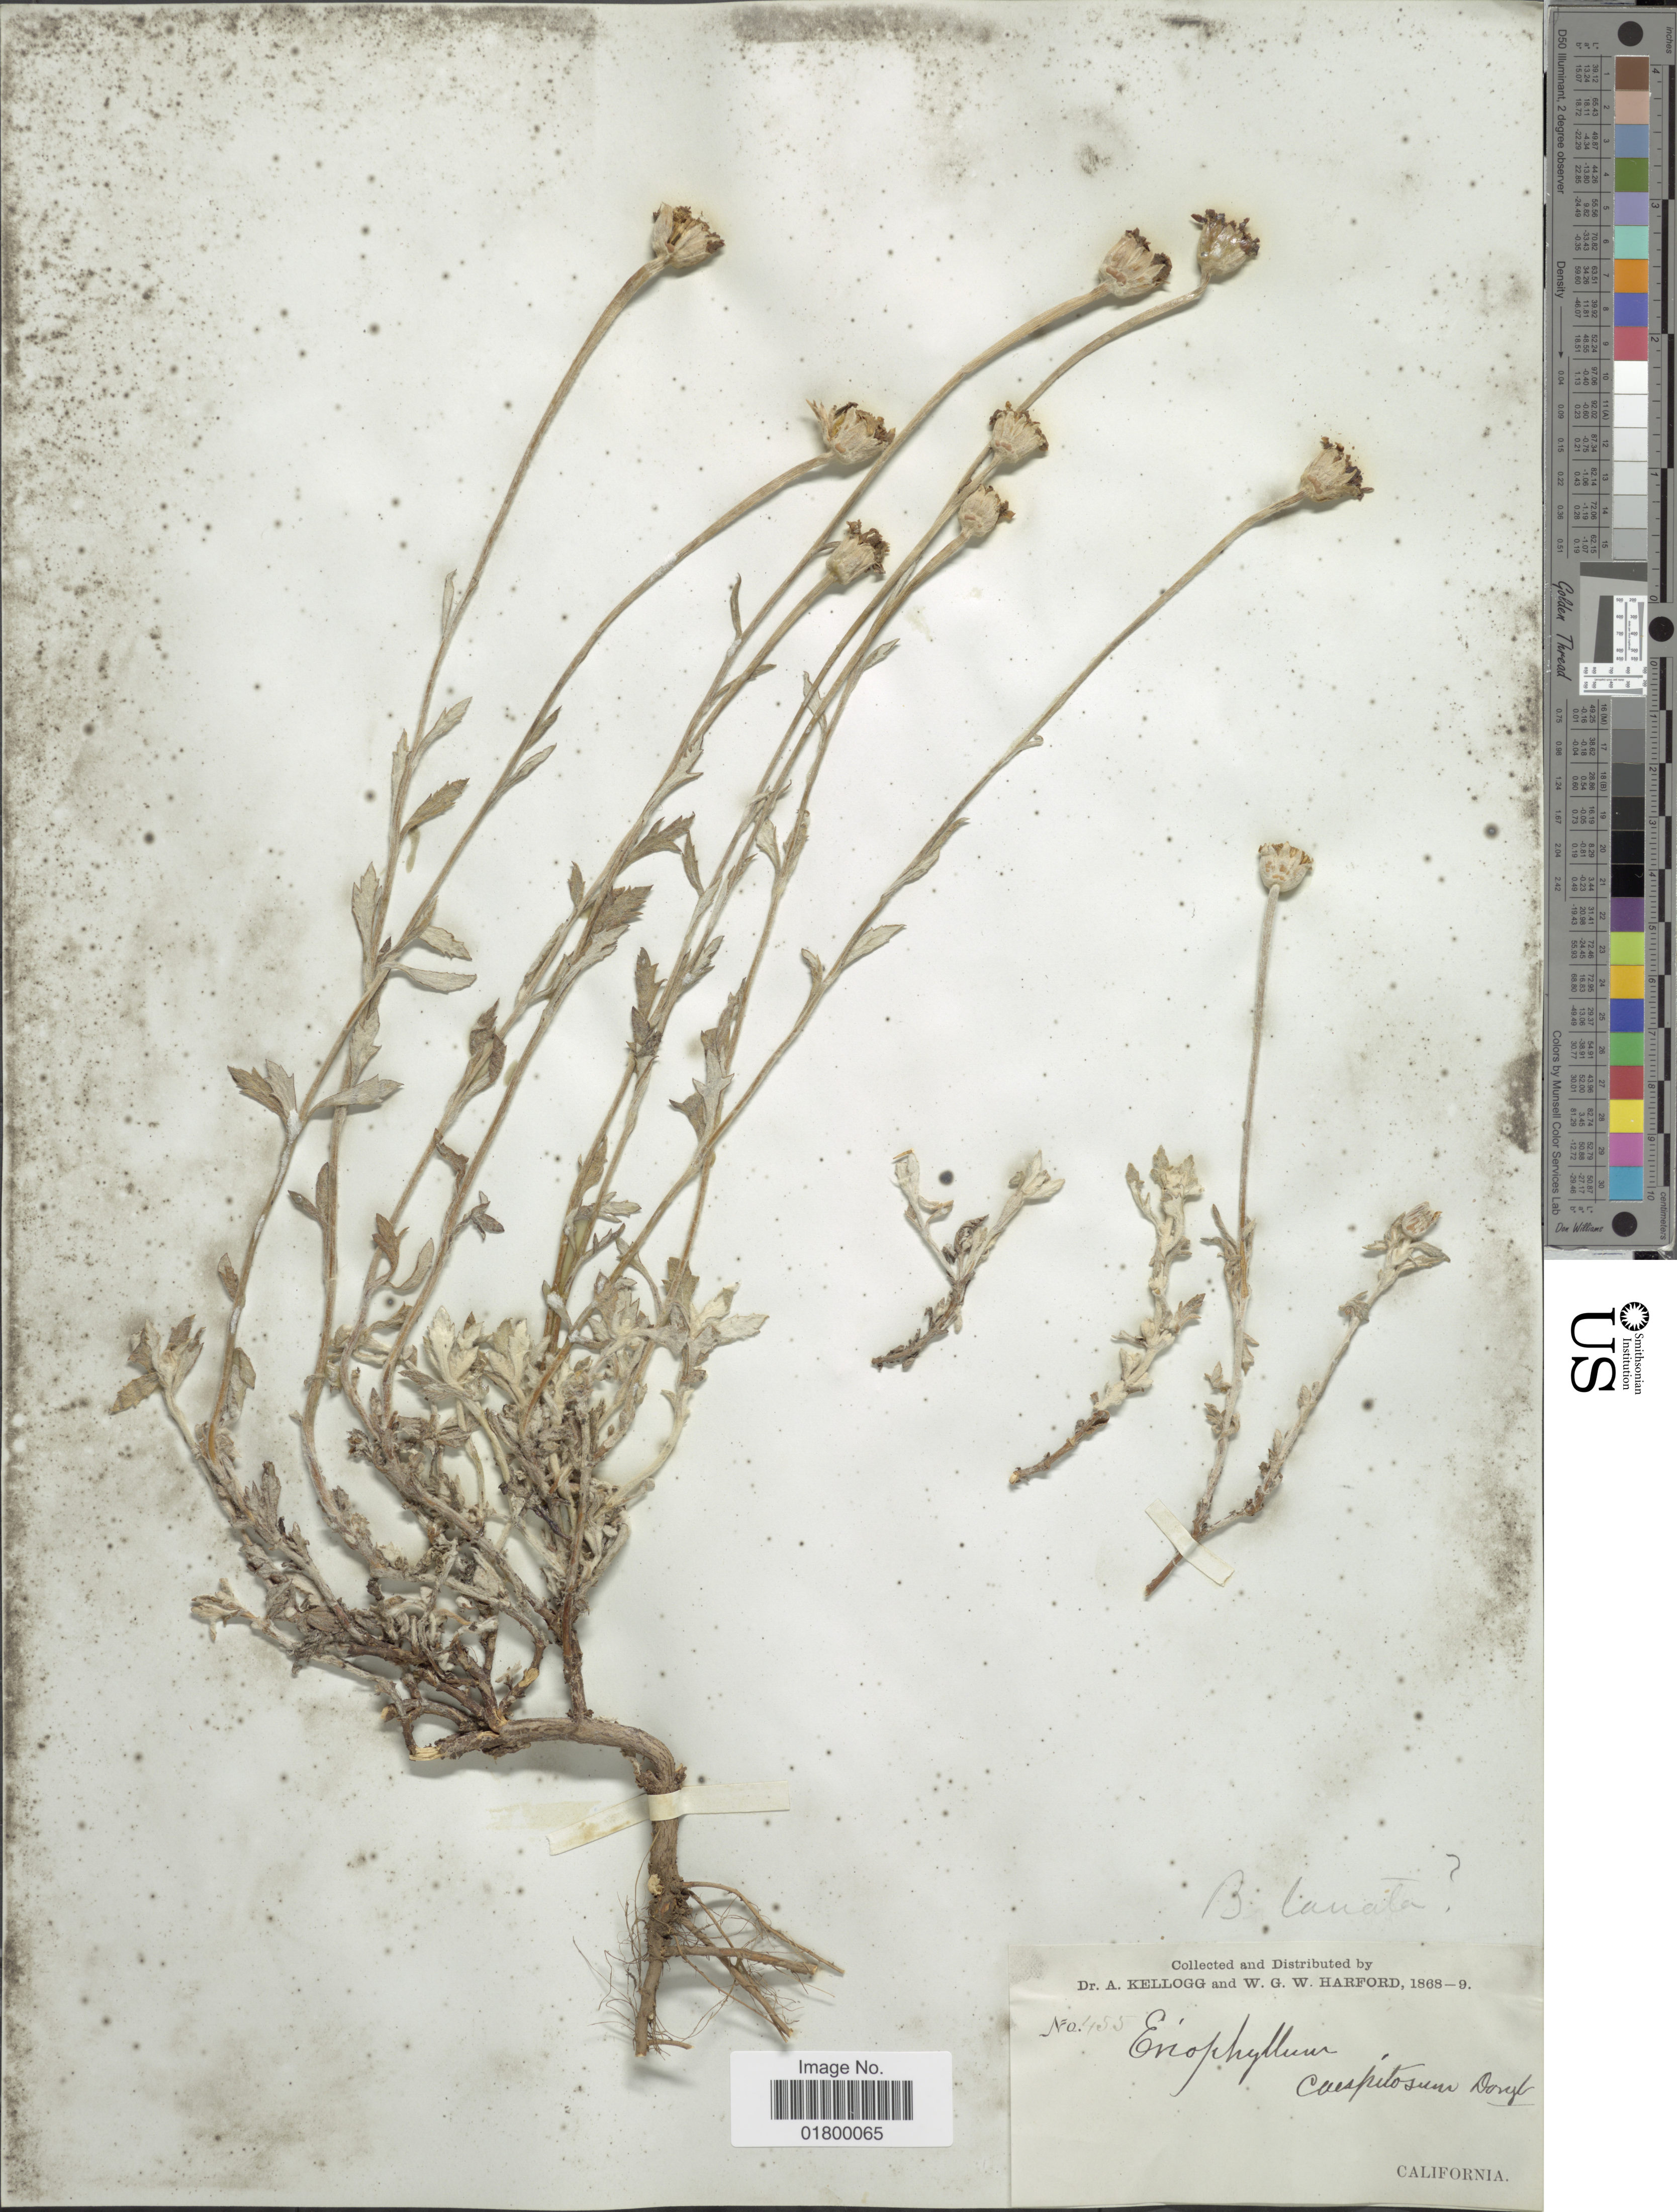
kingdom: Plantae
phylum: Tracheophyta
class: Magnoliopsida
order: Asterales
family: Asteraceae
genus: Eriophyllum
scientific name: Eriophyllum harfordii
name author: Rydb.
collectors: A. Kellogg & W. G. W. Harford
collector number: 455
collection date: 1868/1869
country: United States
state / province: California